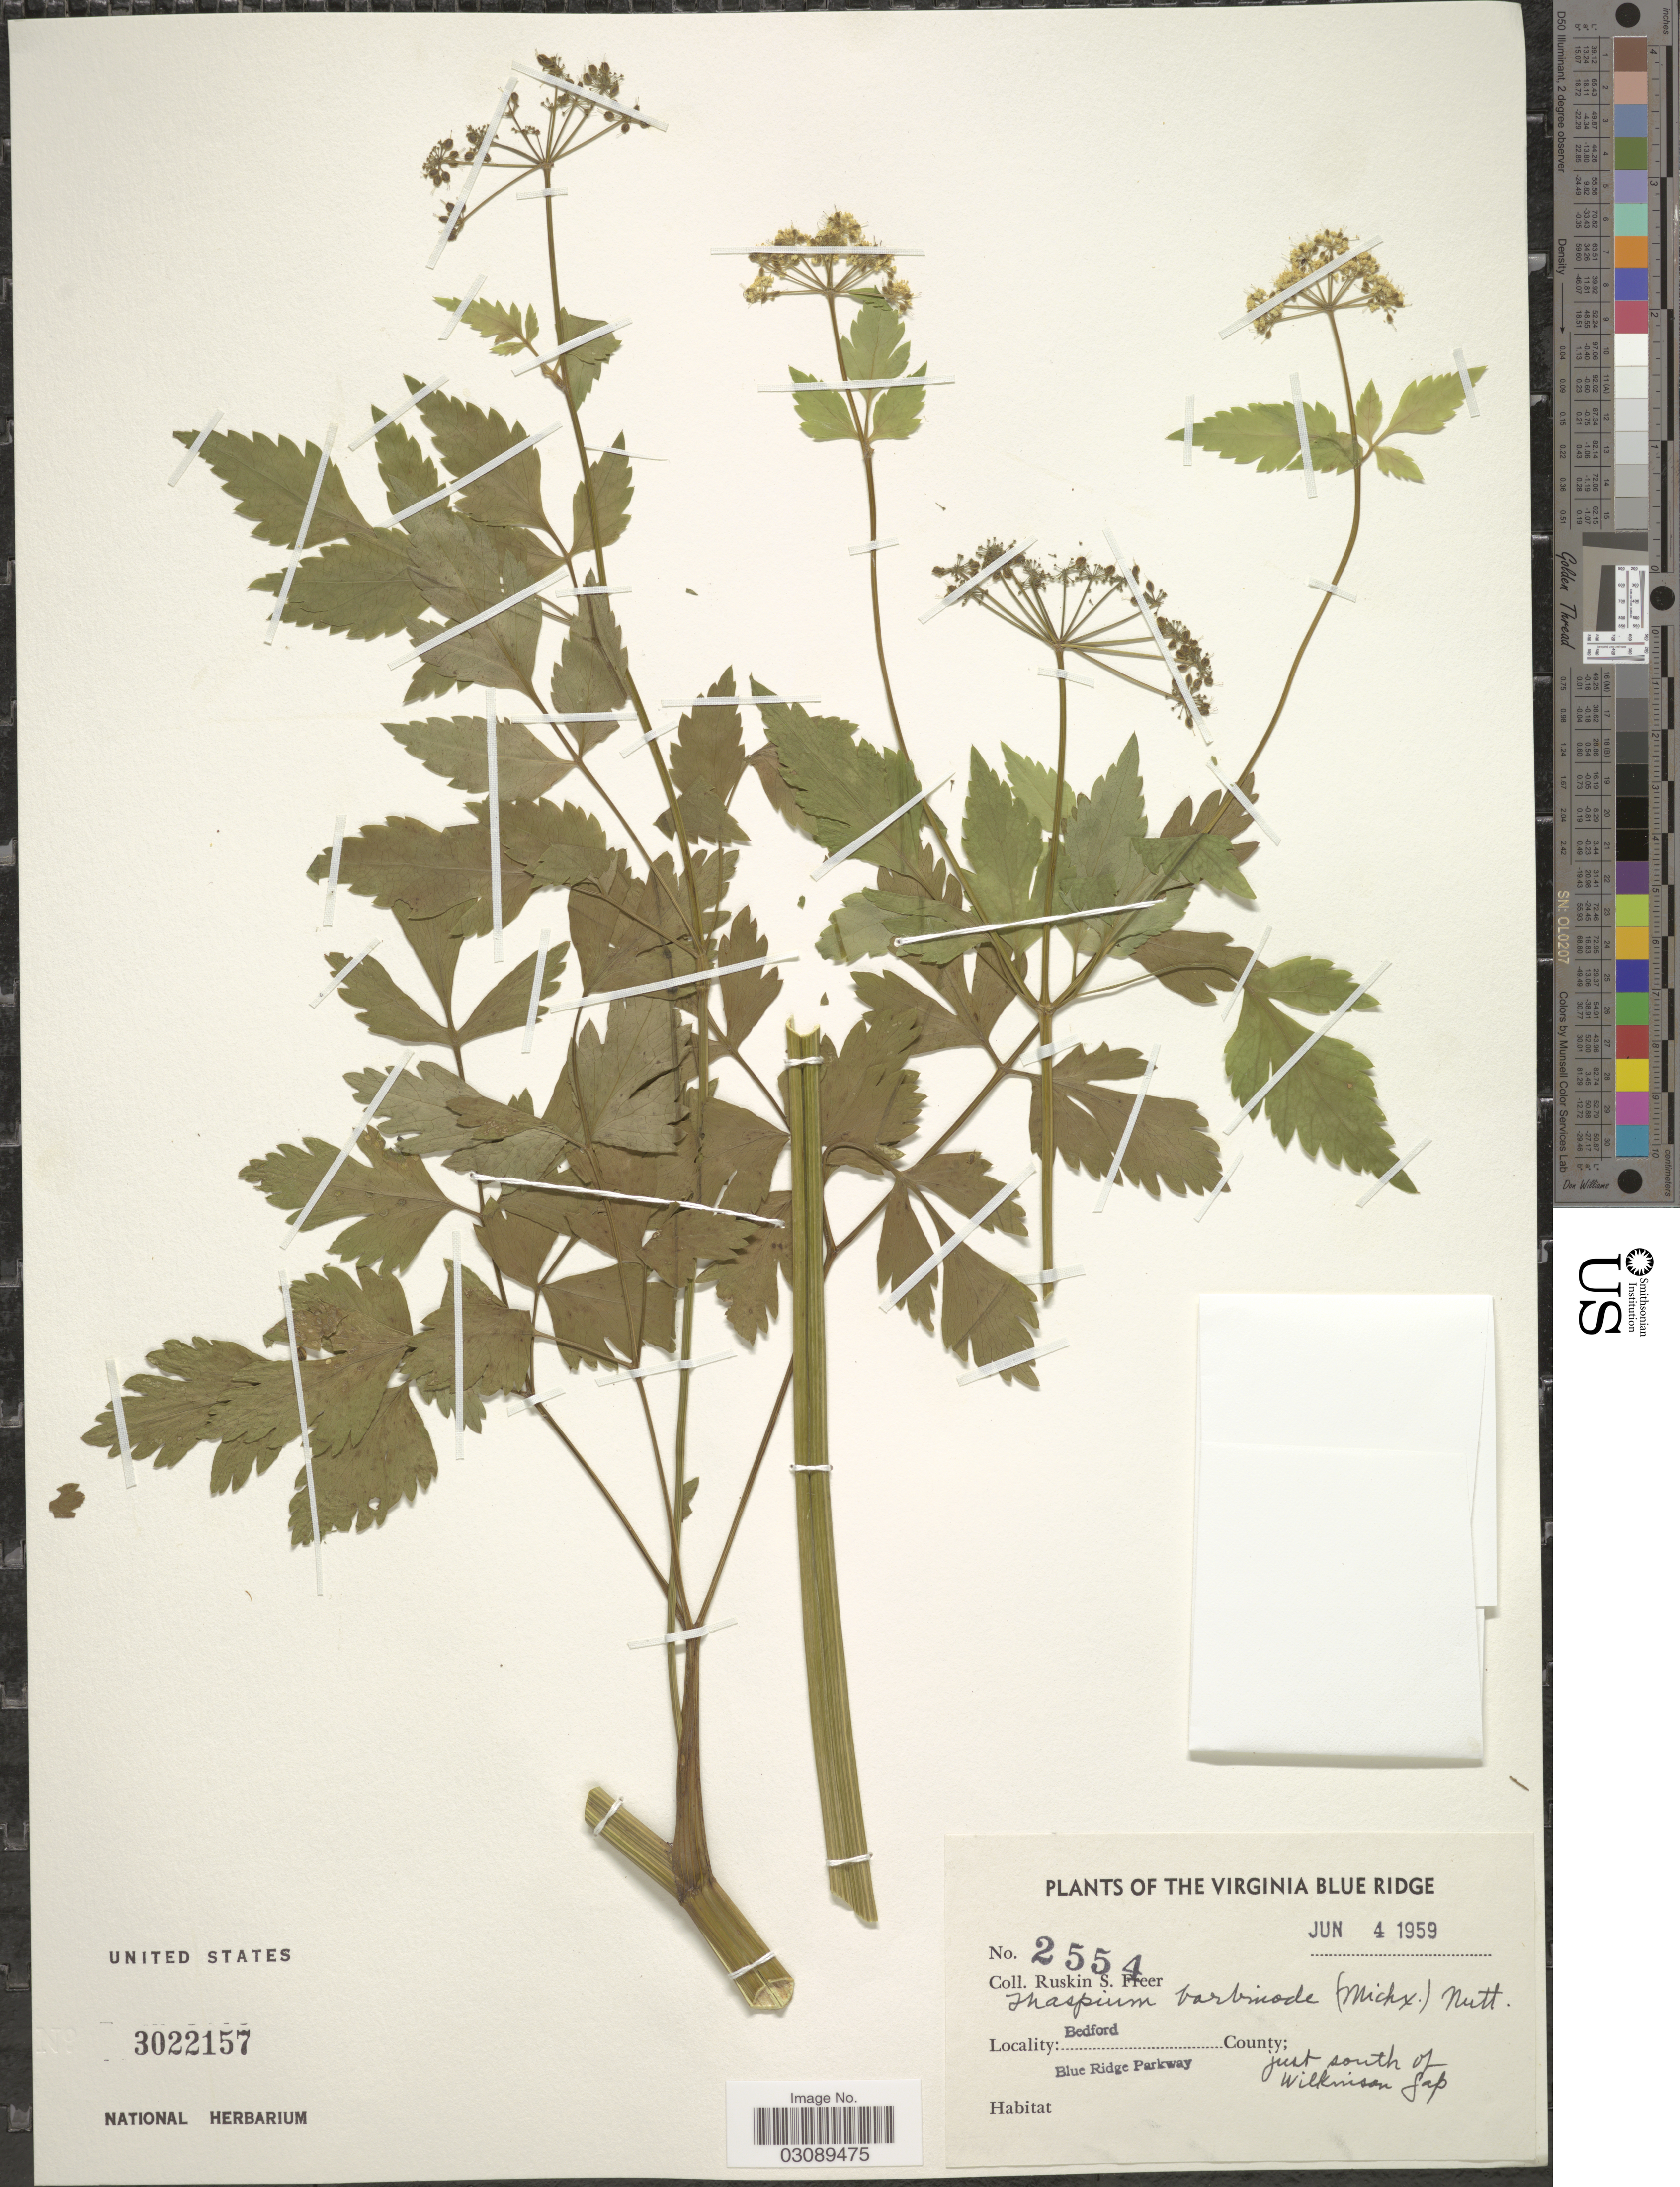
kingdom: Plantae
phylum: Tracheophyta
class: Magnoliopsida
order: Apiales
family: Apiaceae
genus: Thaspium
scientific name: Thaspium barbinode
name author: (Michx.) Nutt.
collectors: R. Freer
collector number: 2554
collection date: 1959-06-04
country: United States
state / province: Virginia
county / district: Bedford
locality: Virginia Blue Ridge. Bedford County. Blue Ridge Parkway. Just south of Wilkinson Gap.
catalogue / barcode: US 3022157